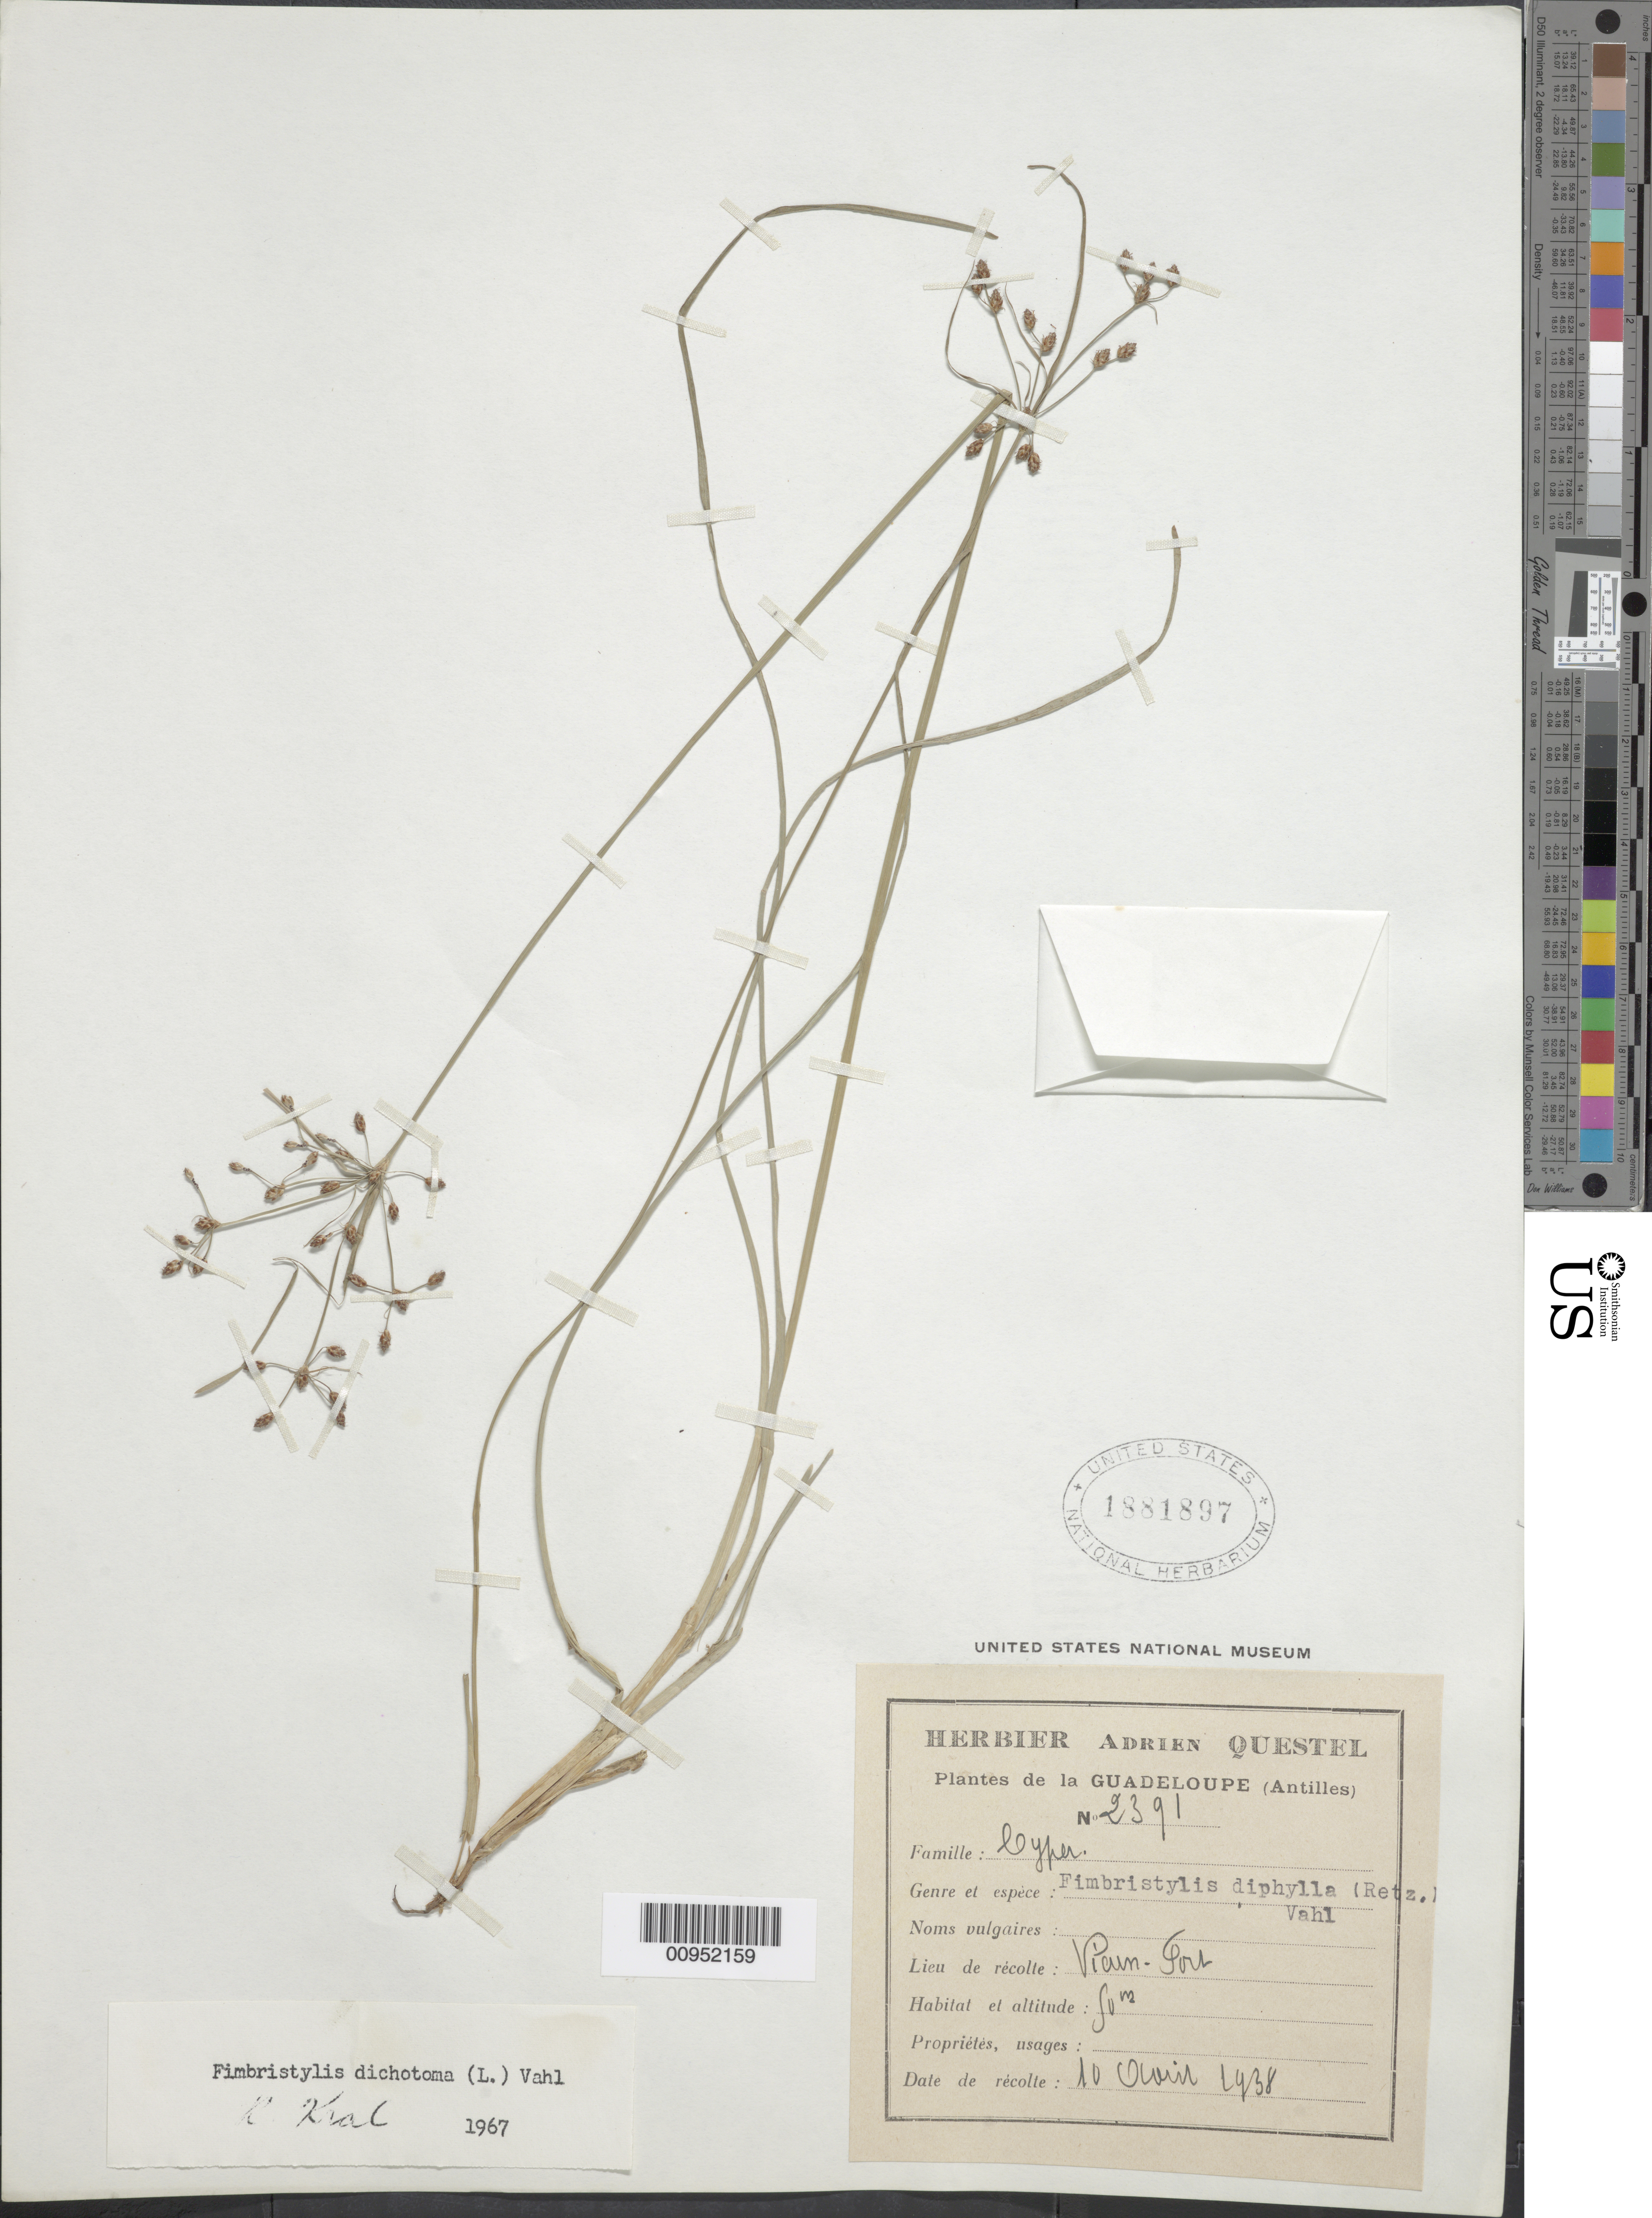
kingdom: Plantae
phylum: Tracheophyta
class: Liliopsida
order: Poales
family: Cyperaceae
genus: Fimbristylis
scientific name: Fimbristylis dichotoma subsp. dichotoma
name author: (L.) Vahl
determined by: Kral, Robert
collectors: A. Questel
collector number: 2391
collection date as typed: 10 Apr 1938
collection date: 1938-04-10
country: Guadeloupe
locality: "Viaim" Fort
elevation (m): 50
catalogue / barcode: US 1881897